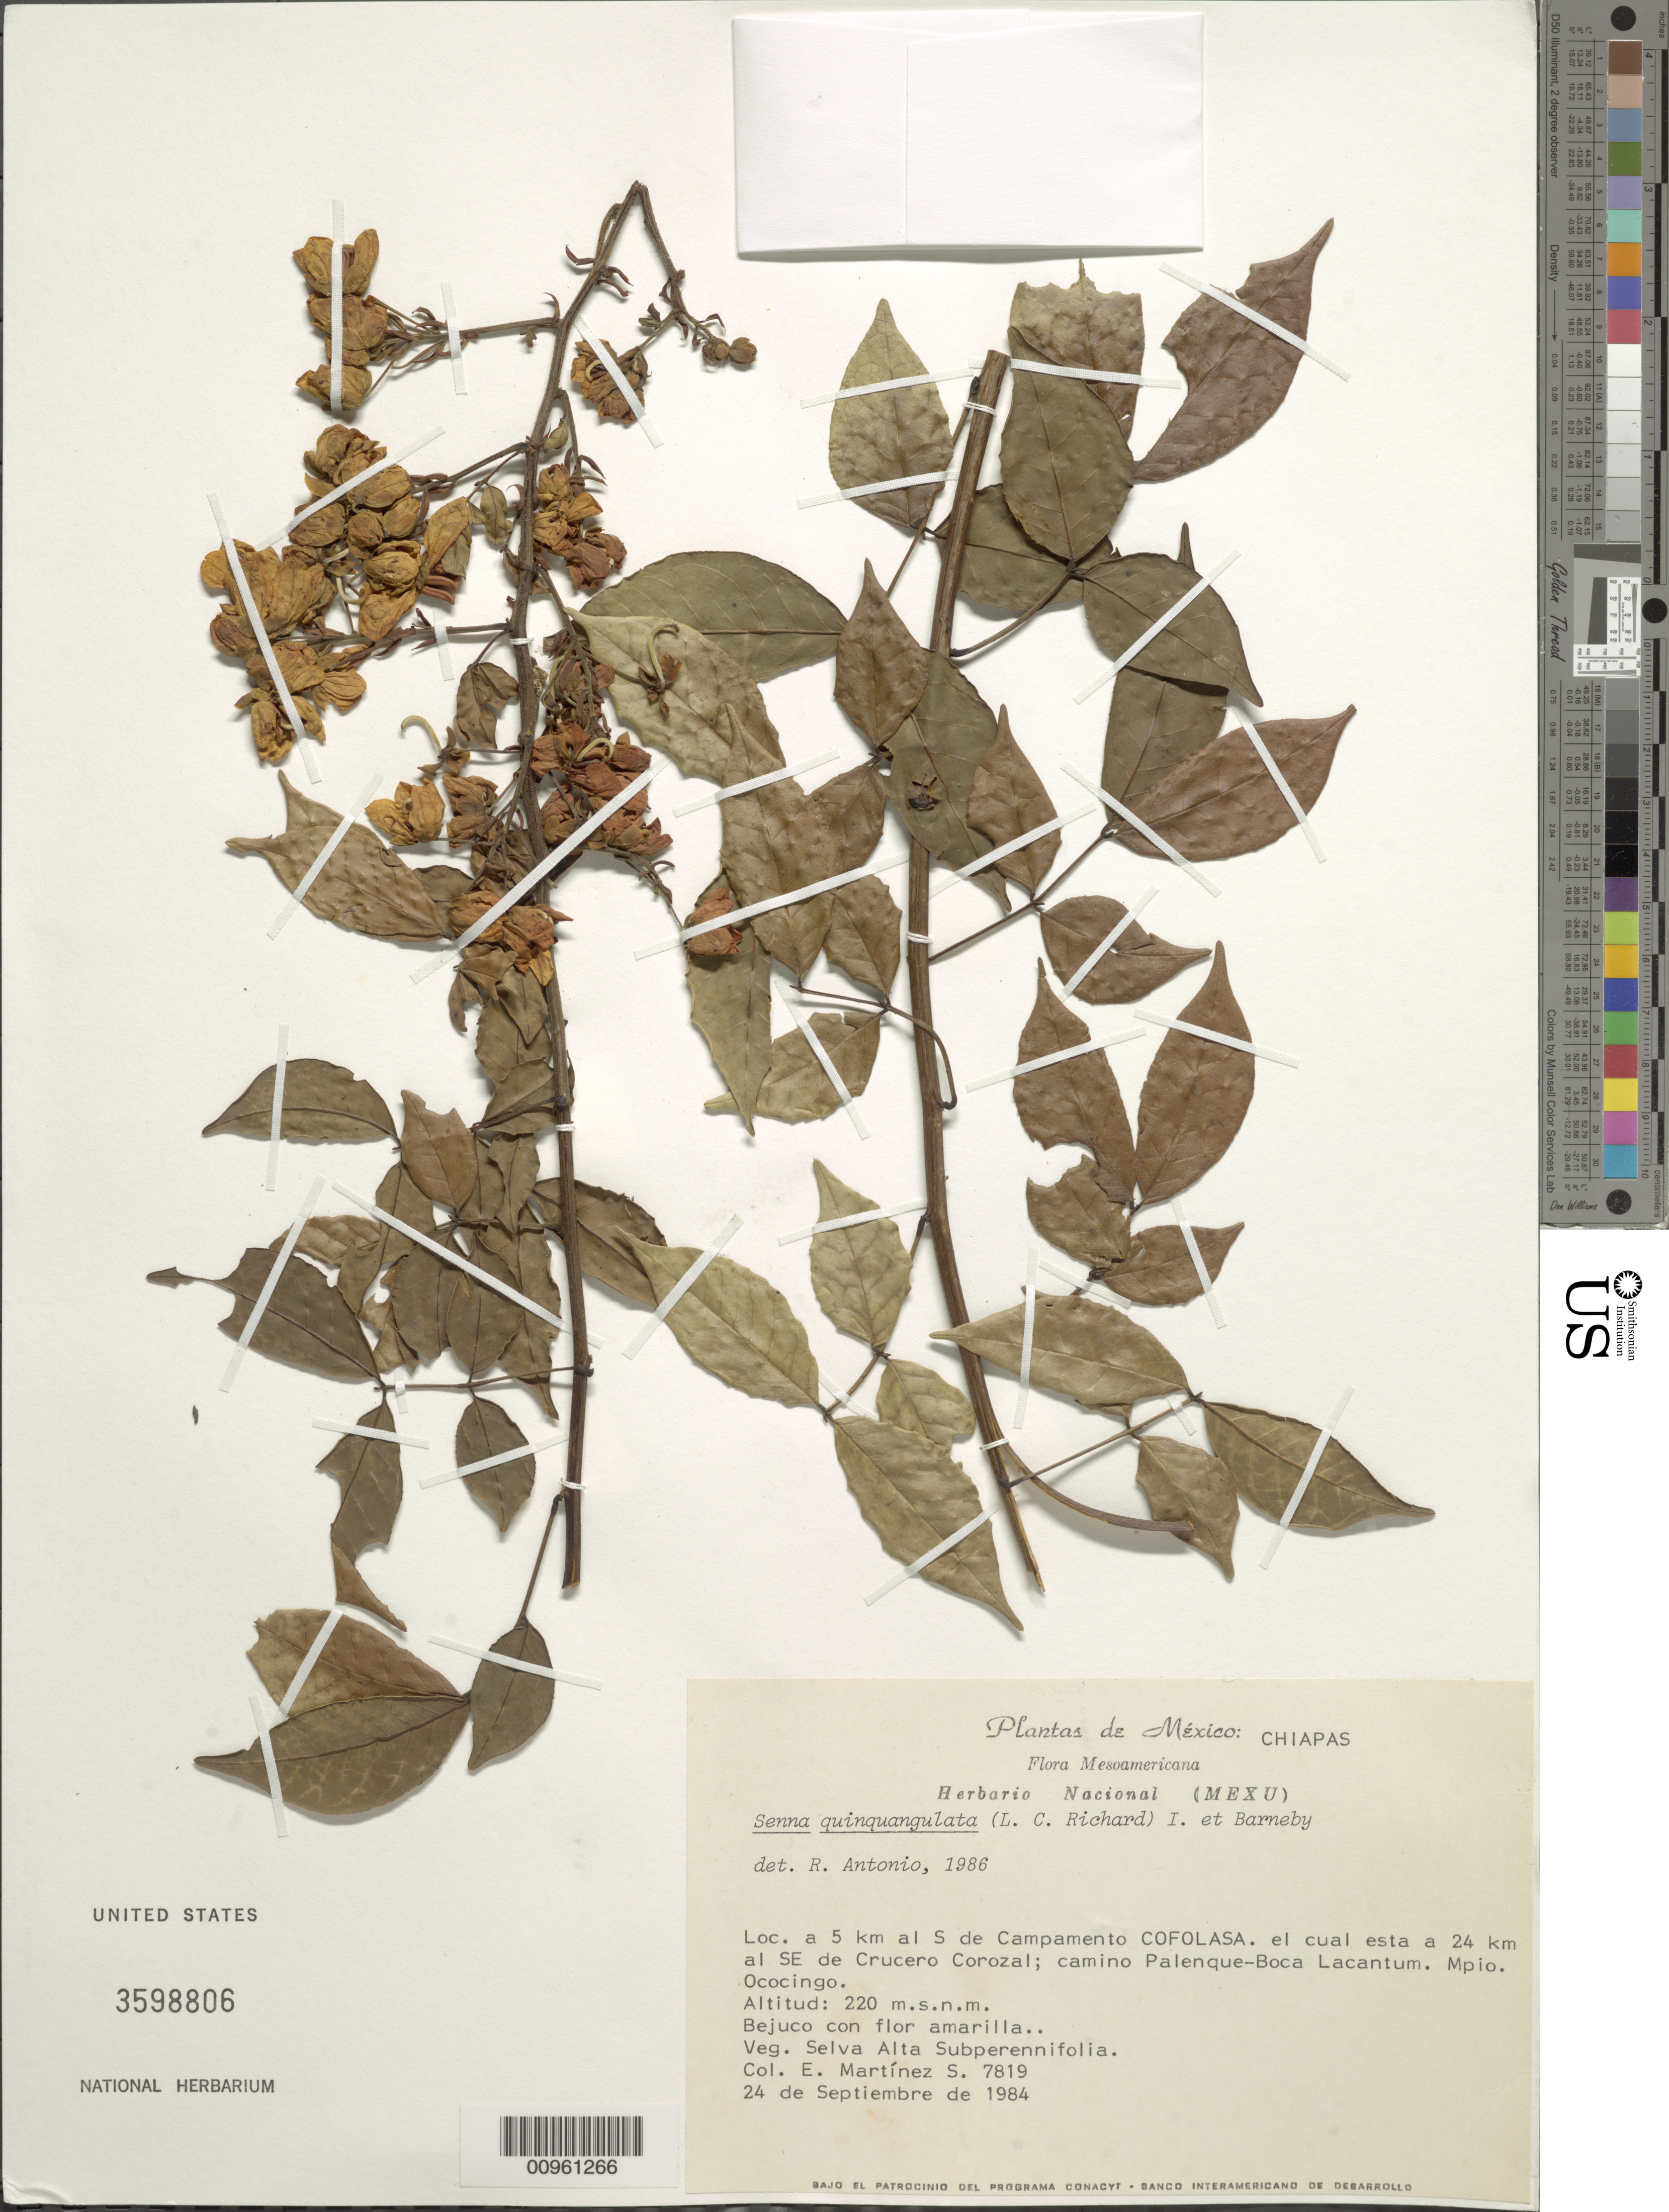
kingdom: Plantae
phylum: Tracheophyta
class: Magnoliopsida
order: Fabales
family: Fabaceae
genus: Senna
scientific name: Senna quinquangulata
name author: (Rich.) H.S. Irwin & Barneby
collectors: E. M. Martínez S.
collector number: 7819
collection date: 1984-09-24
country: Mexico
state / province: Chiapas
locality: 5 km al S de Campamento COFOLASA, 24 km SE de Crucero Coroal, camino Palenque-Boca Lacantum, Mpio. Ococingo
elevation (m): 220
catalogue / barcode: US 3598806